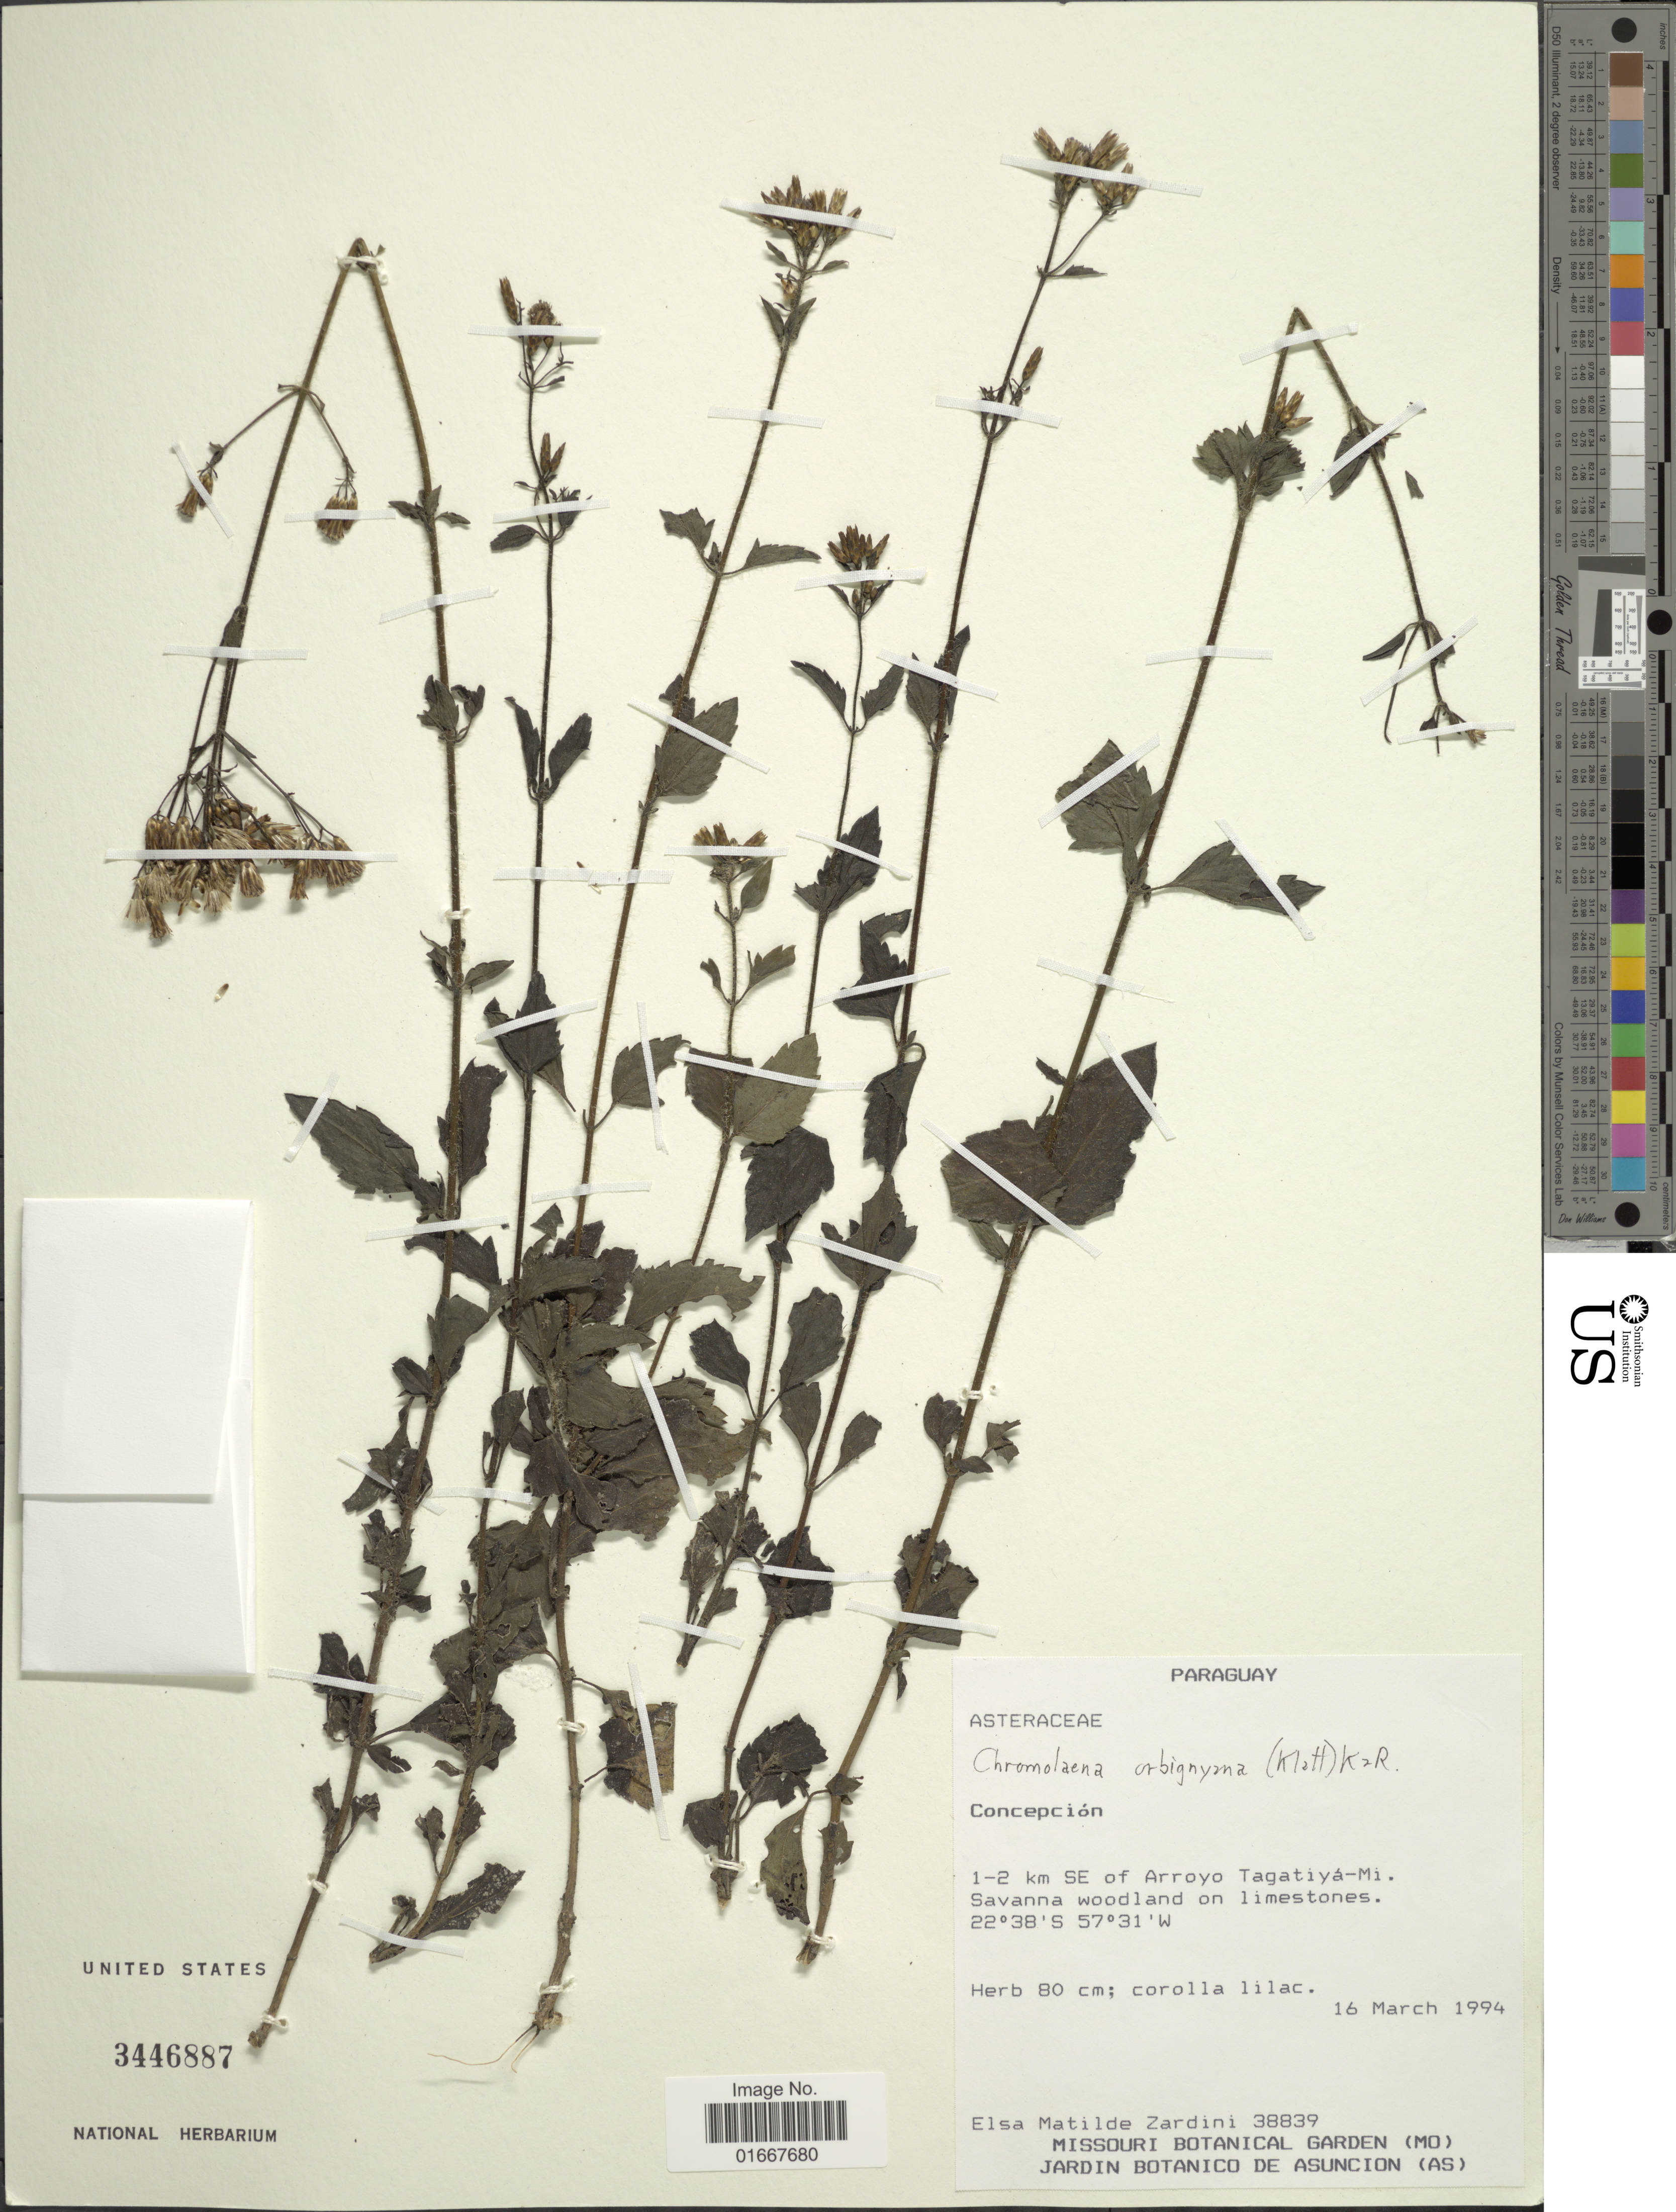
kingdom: Plantae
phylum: Tracheophyta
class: Magnoliopsida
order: Asterales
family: Asteraceae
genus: Chromolaena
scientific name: Chromolaena orbignyana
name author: (Klatt) R.M. King & H. Rob.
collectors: E. M. Zardini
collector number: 38839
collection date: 1994-03-16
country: Paraguay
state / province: Concepcion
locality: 1-2 km SE of Arroyo Tagatiyá-Mi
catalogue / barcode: US 3446887